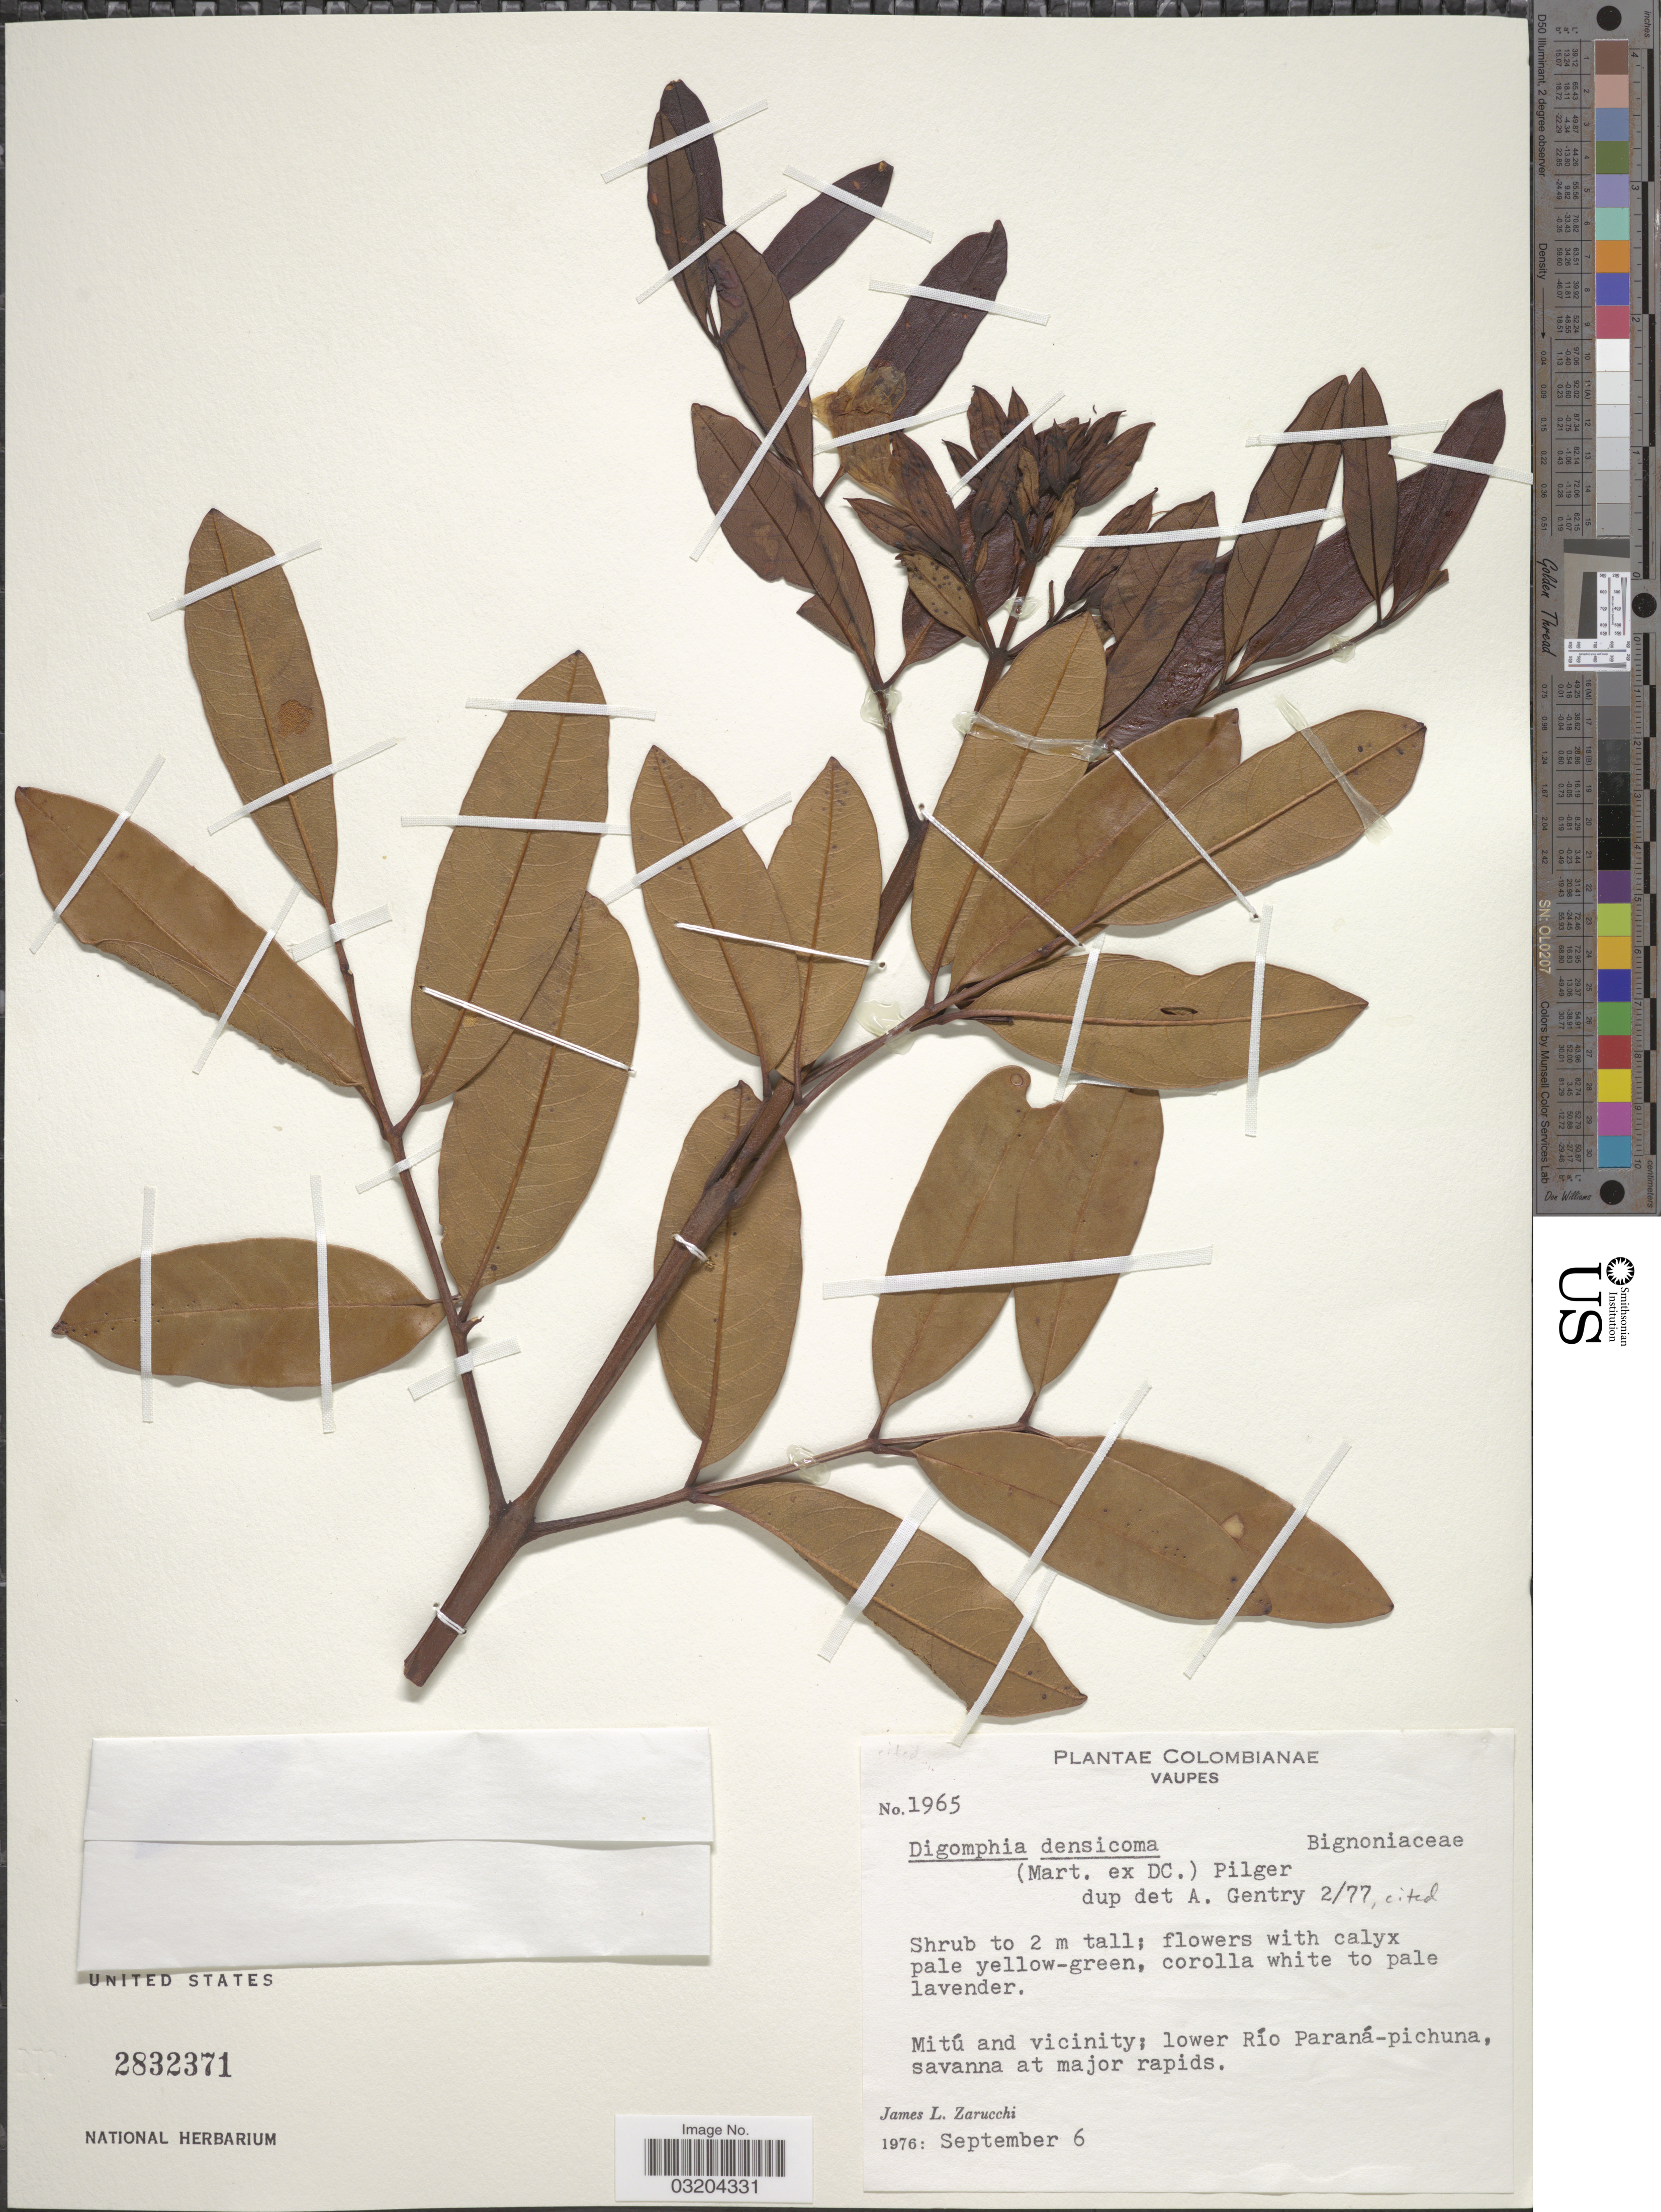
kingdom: Plantae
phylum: Tracheophyta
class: Magnoliopsida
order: Lamiales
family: Bignoniaceae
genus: Digomphia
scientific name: Digomphia densicoma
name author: (Mart. ex DC.) Pilg.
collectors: J. L. Zarucchi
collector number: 1965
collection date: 1976-09-06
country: Colombia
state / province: Vaupés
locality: Mitú and vicinity; lower Río Paraná-pichuna.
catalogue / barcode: US 2832371